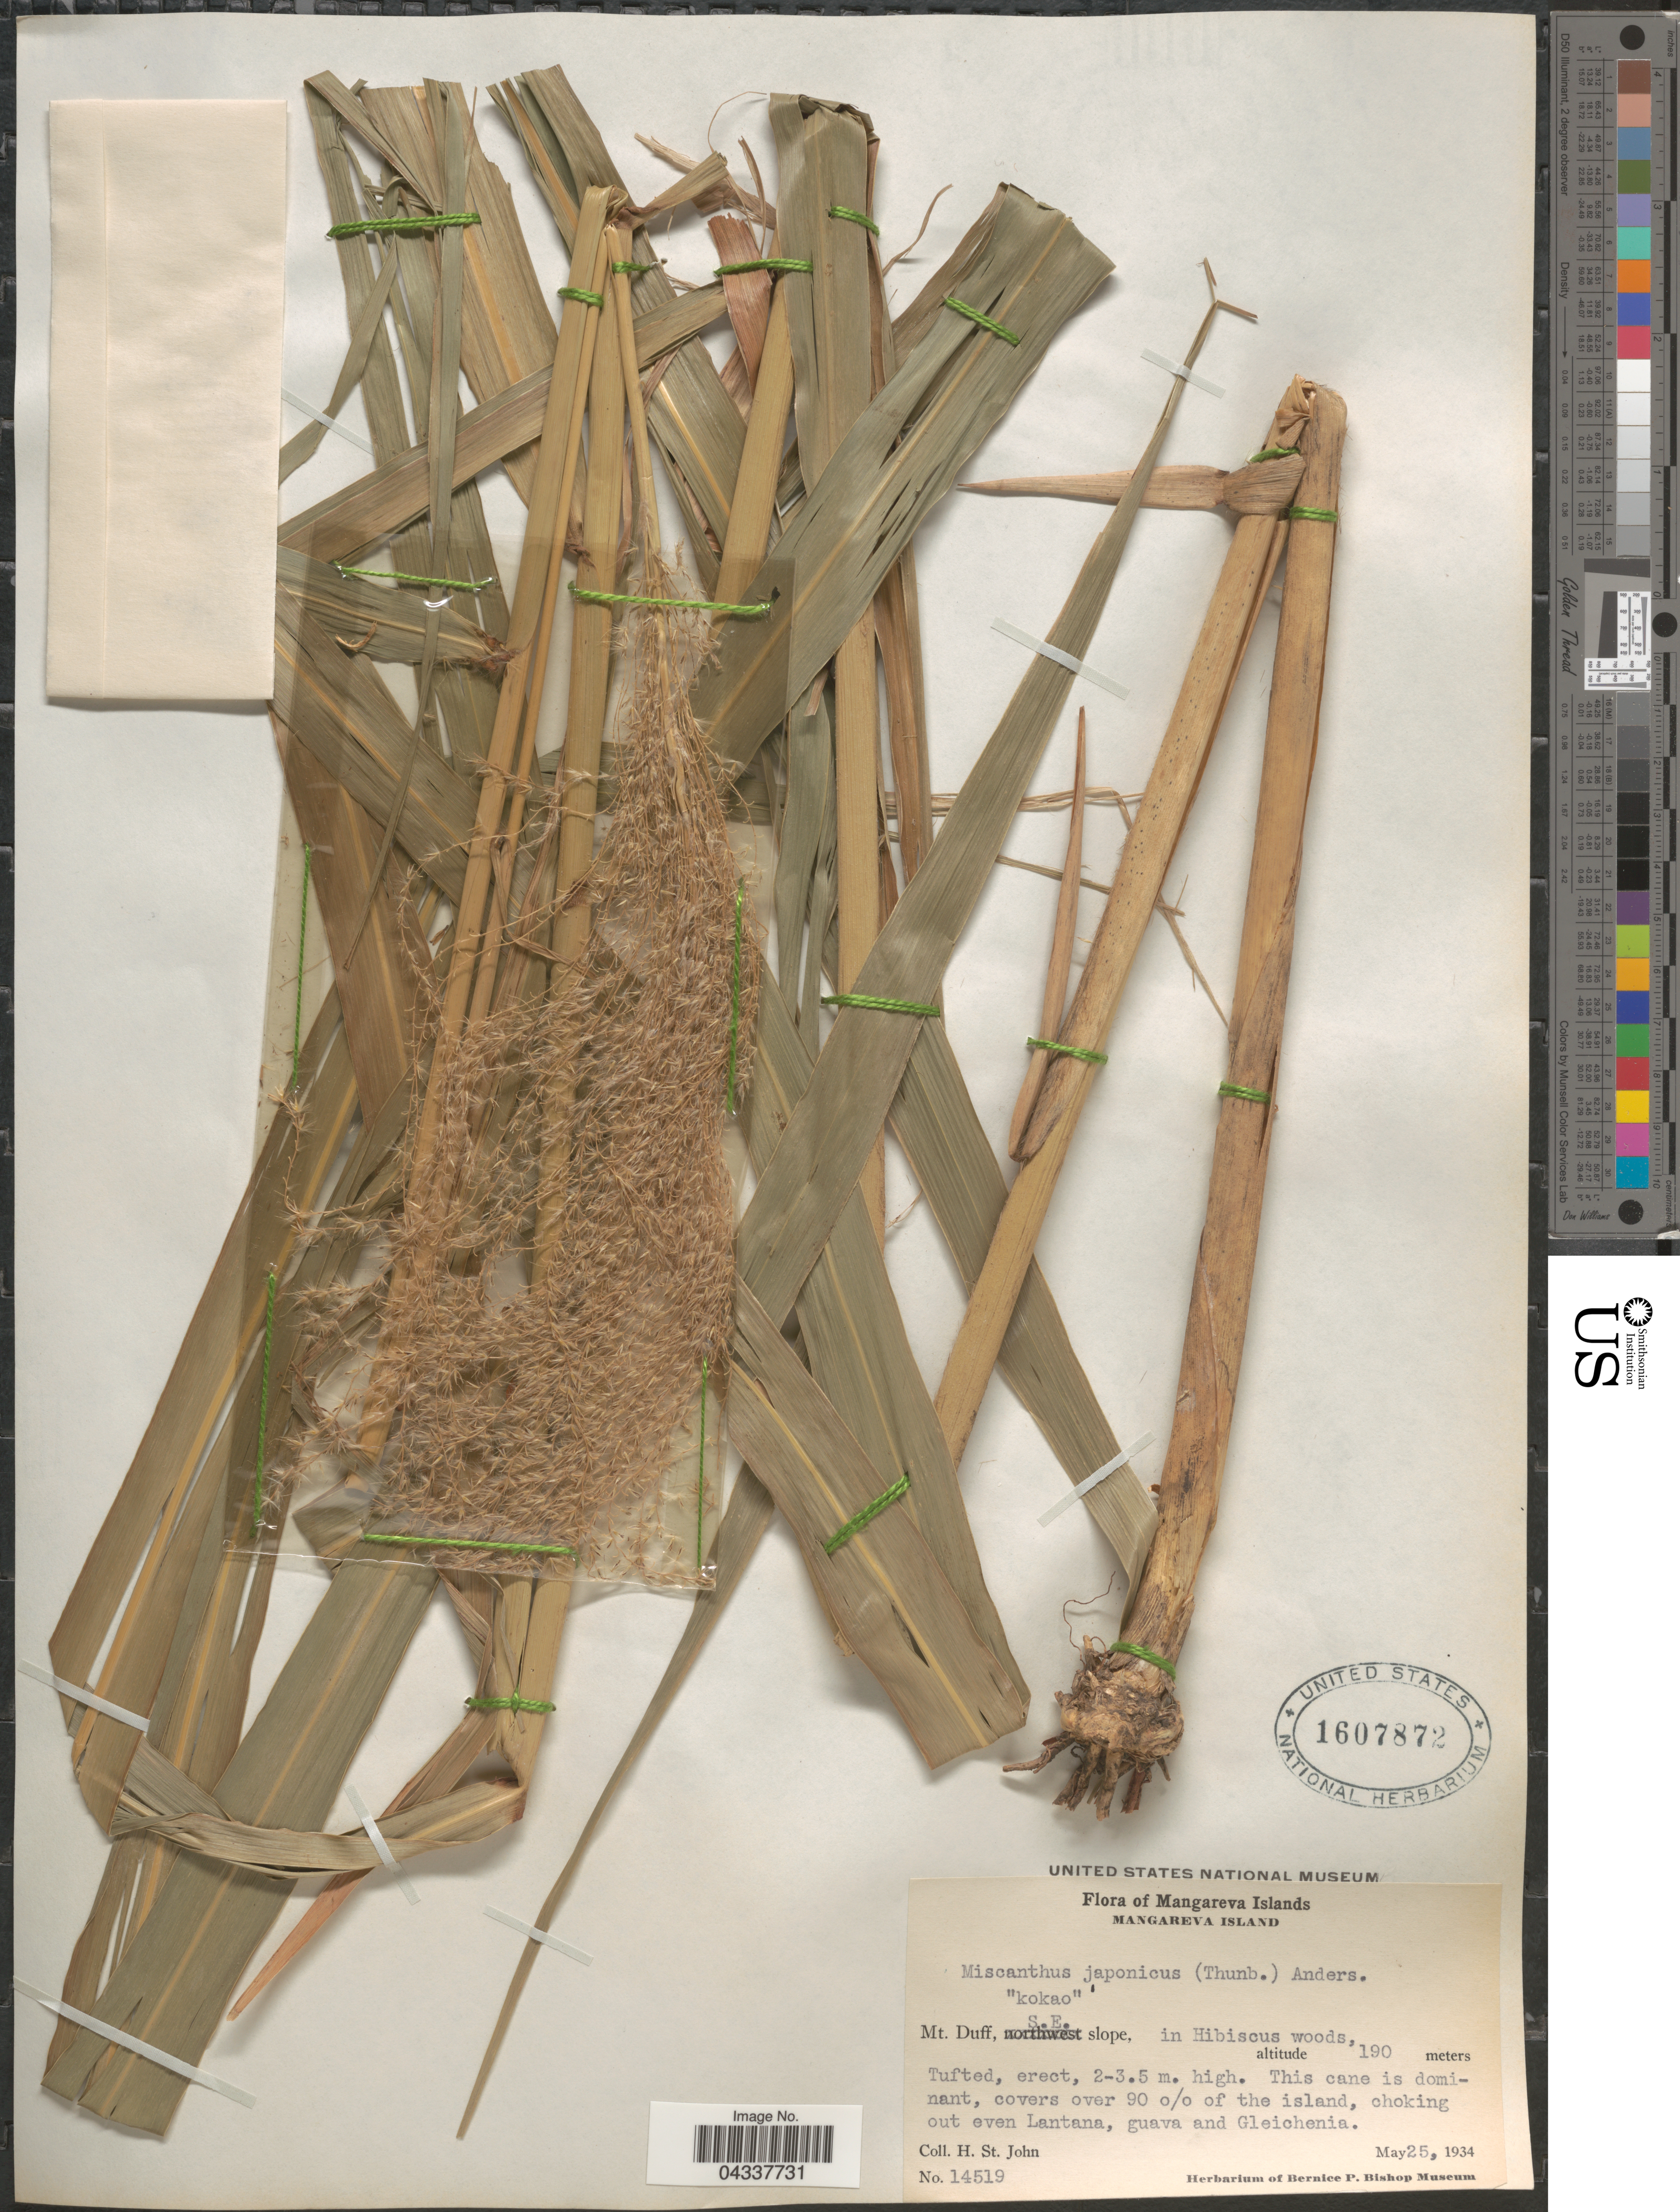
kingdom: Plantae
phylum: Tracheophyta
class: Liliopsida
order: Poales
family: Poaceae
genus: Miscanthus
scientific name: Miscanthus sinensis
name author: Andersson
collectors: H. St. John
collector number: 14519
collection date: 1934-05-25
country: French Polynesia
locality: Mangareva Islands. Mangareva Island. Mt. Duff, S. E. slope, in Hibiscus woods.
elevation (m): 190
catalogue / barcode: US 1607872